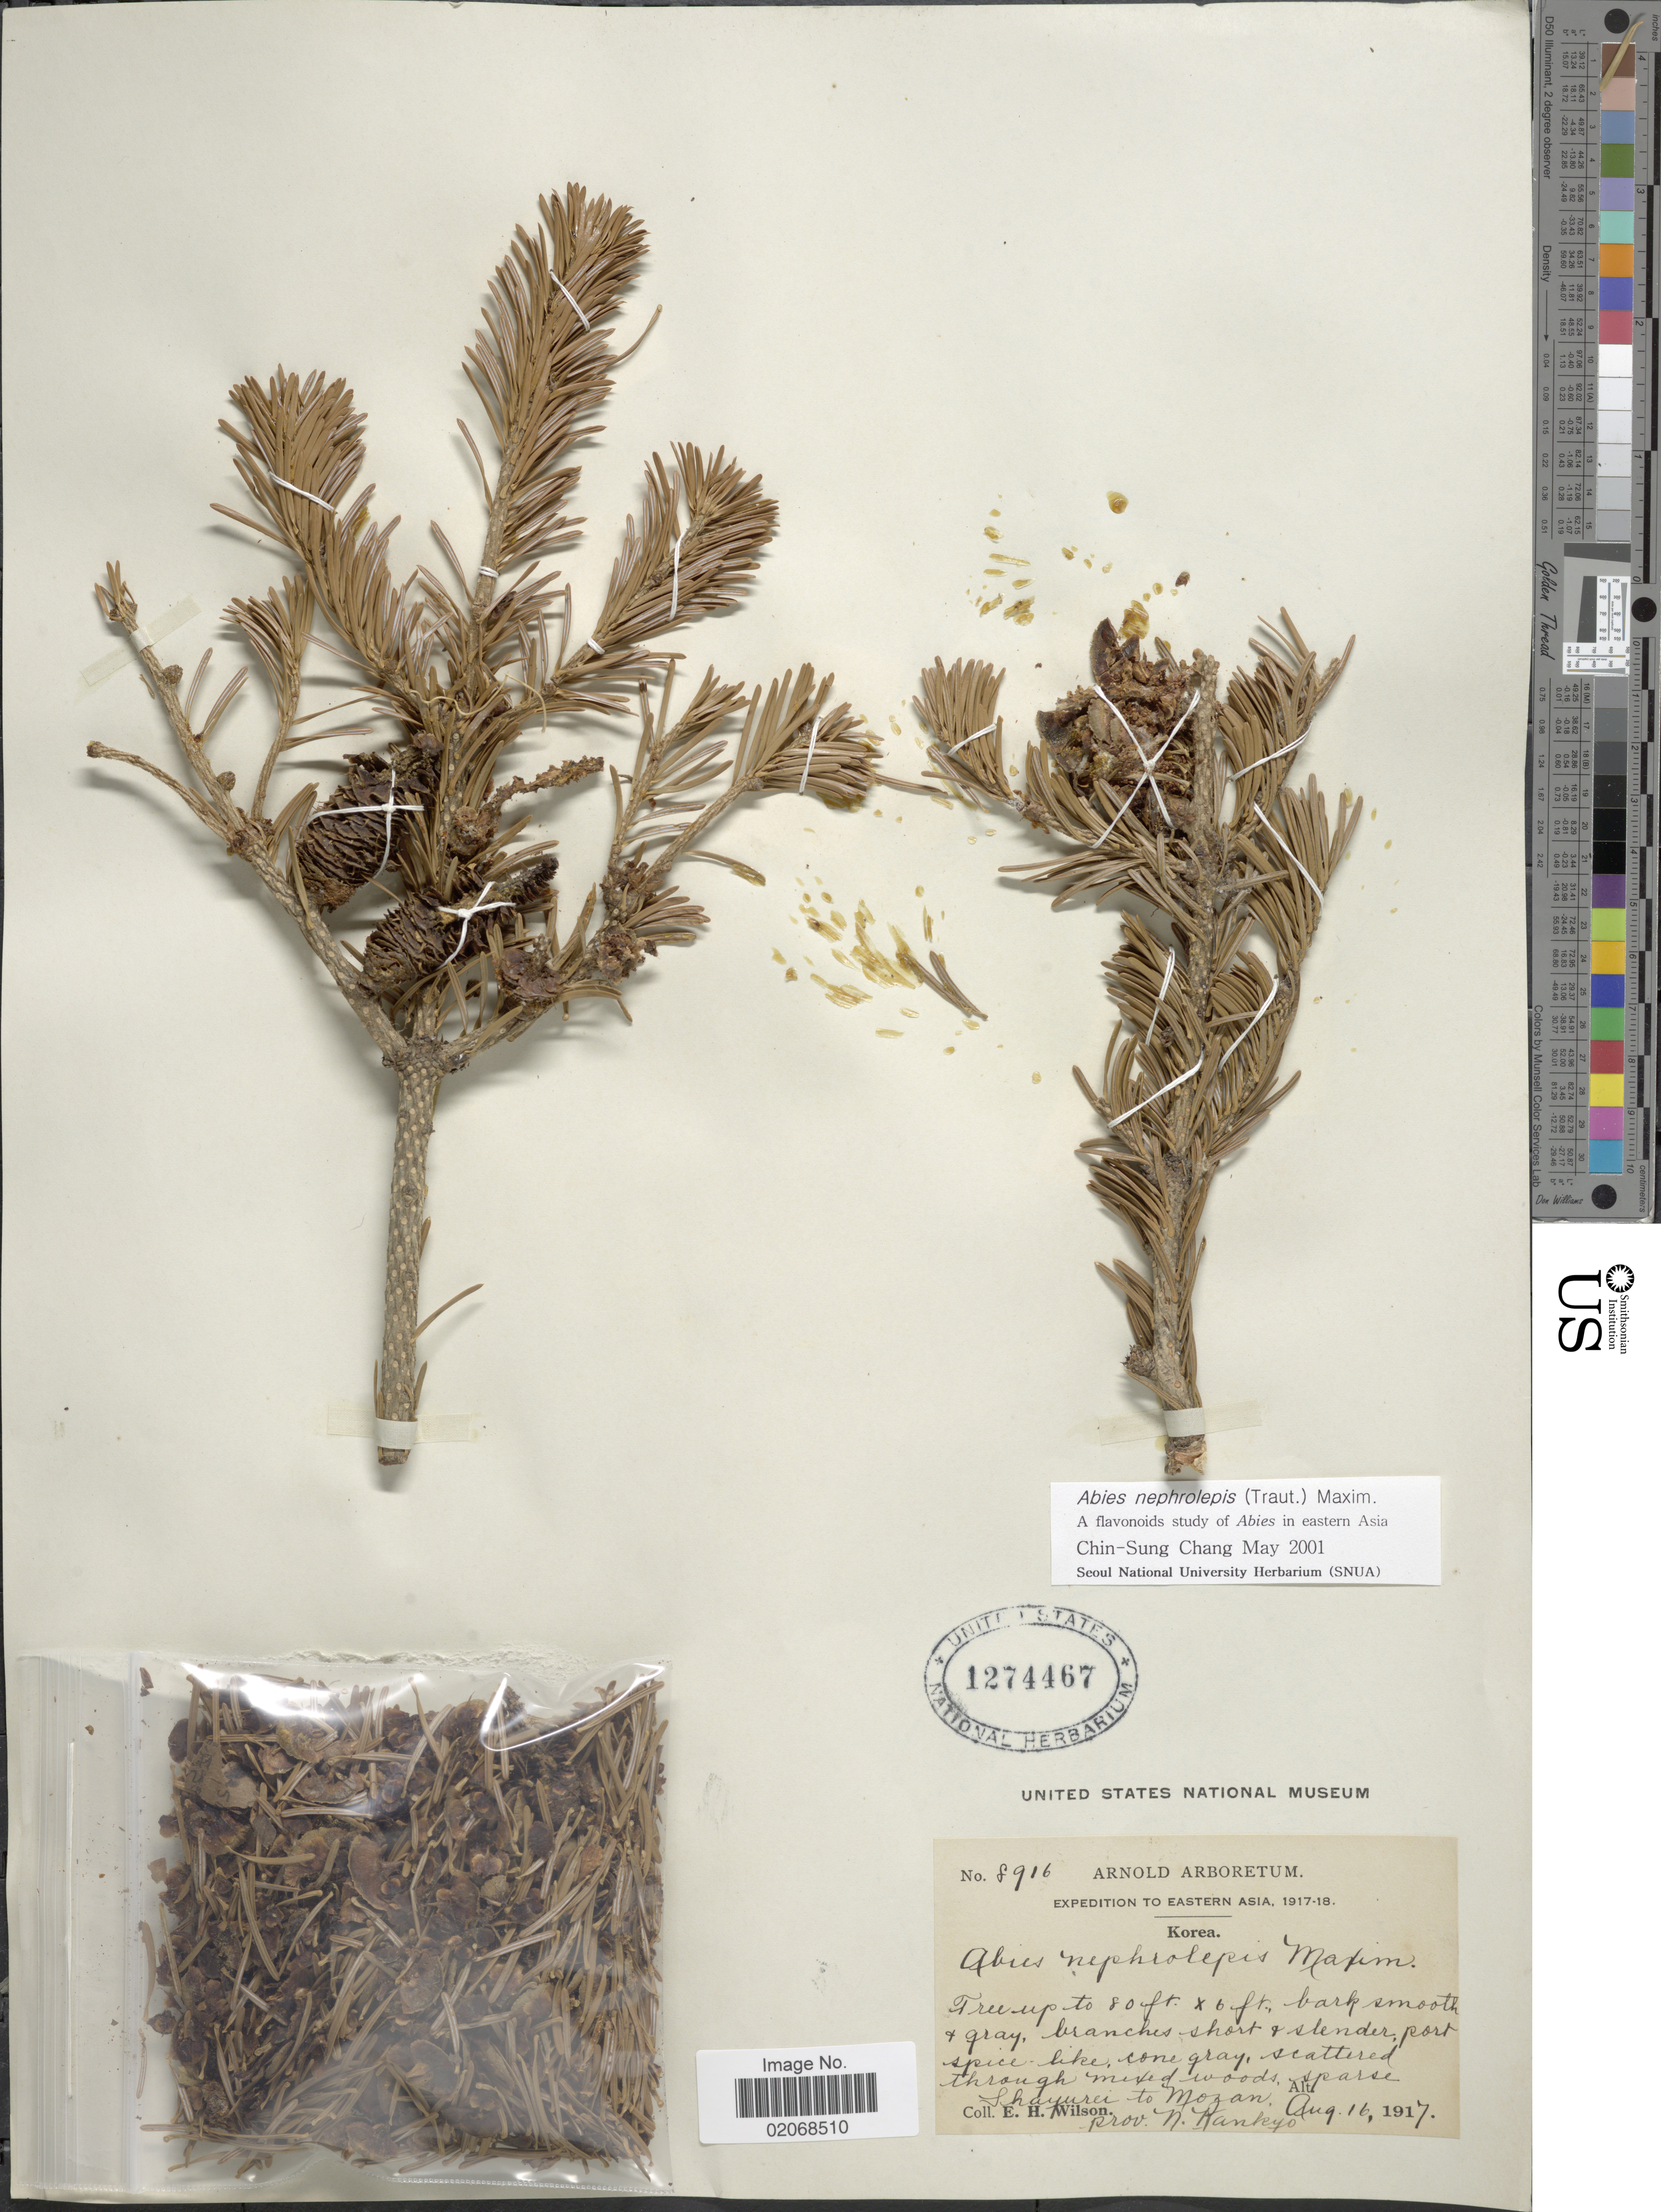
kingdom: Plantae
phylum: Tracheophyta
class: Pinopsida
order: Pinales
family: Pinaceae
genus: Abies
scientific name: Abies nephrolepis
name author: (Trautv.) Maxim.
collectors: E. Wilson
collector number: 8916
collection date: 1917-08-16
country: North Korea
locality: Eastern Asia, Shayurei to Mozan, prov. N. Kankyo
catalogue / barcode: US 1274467